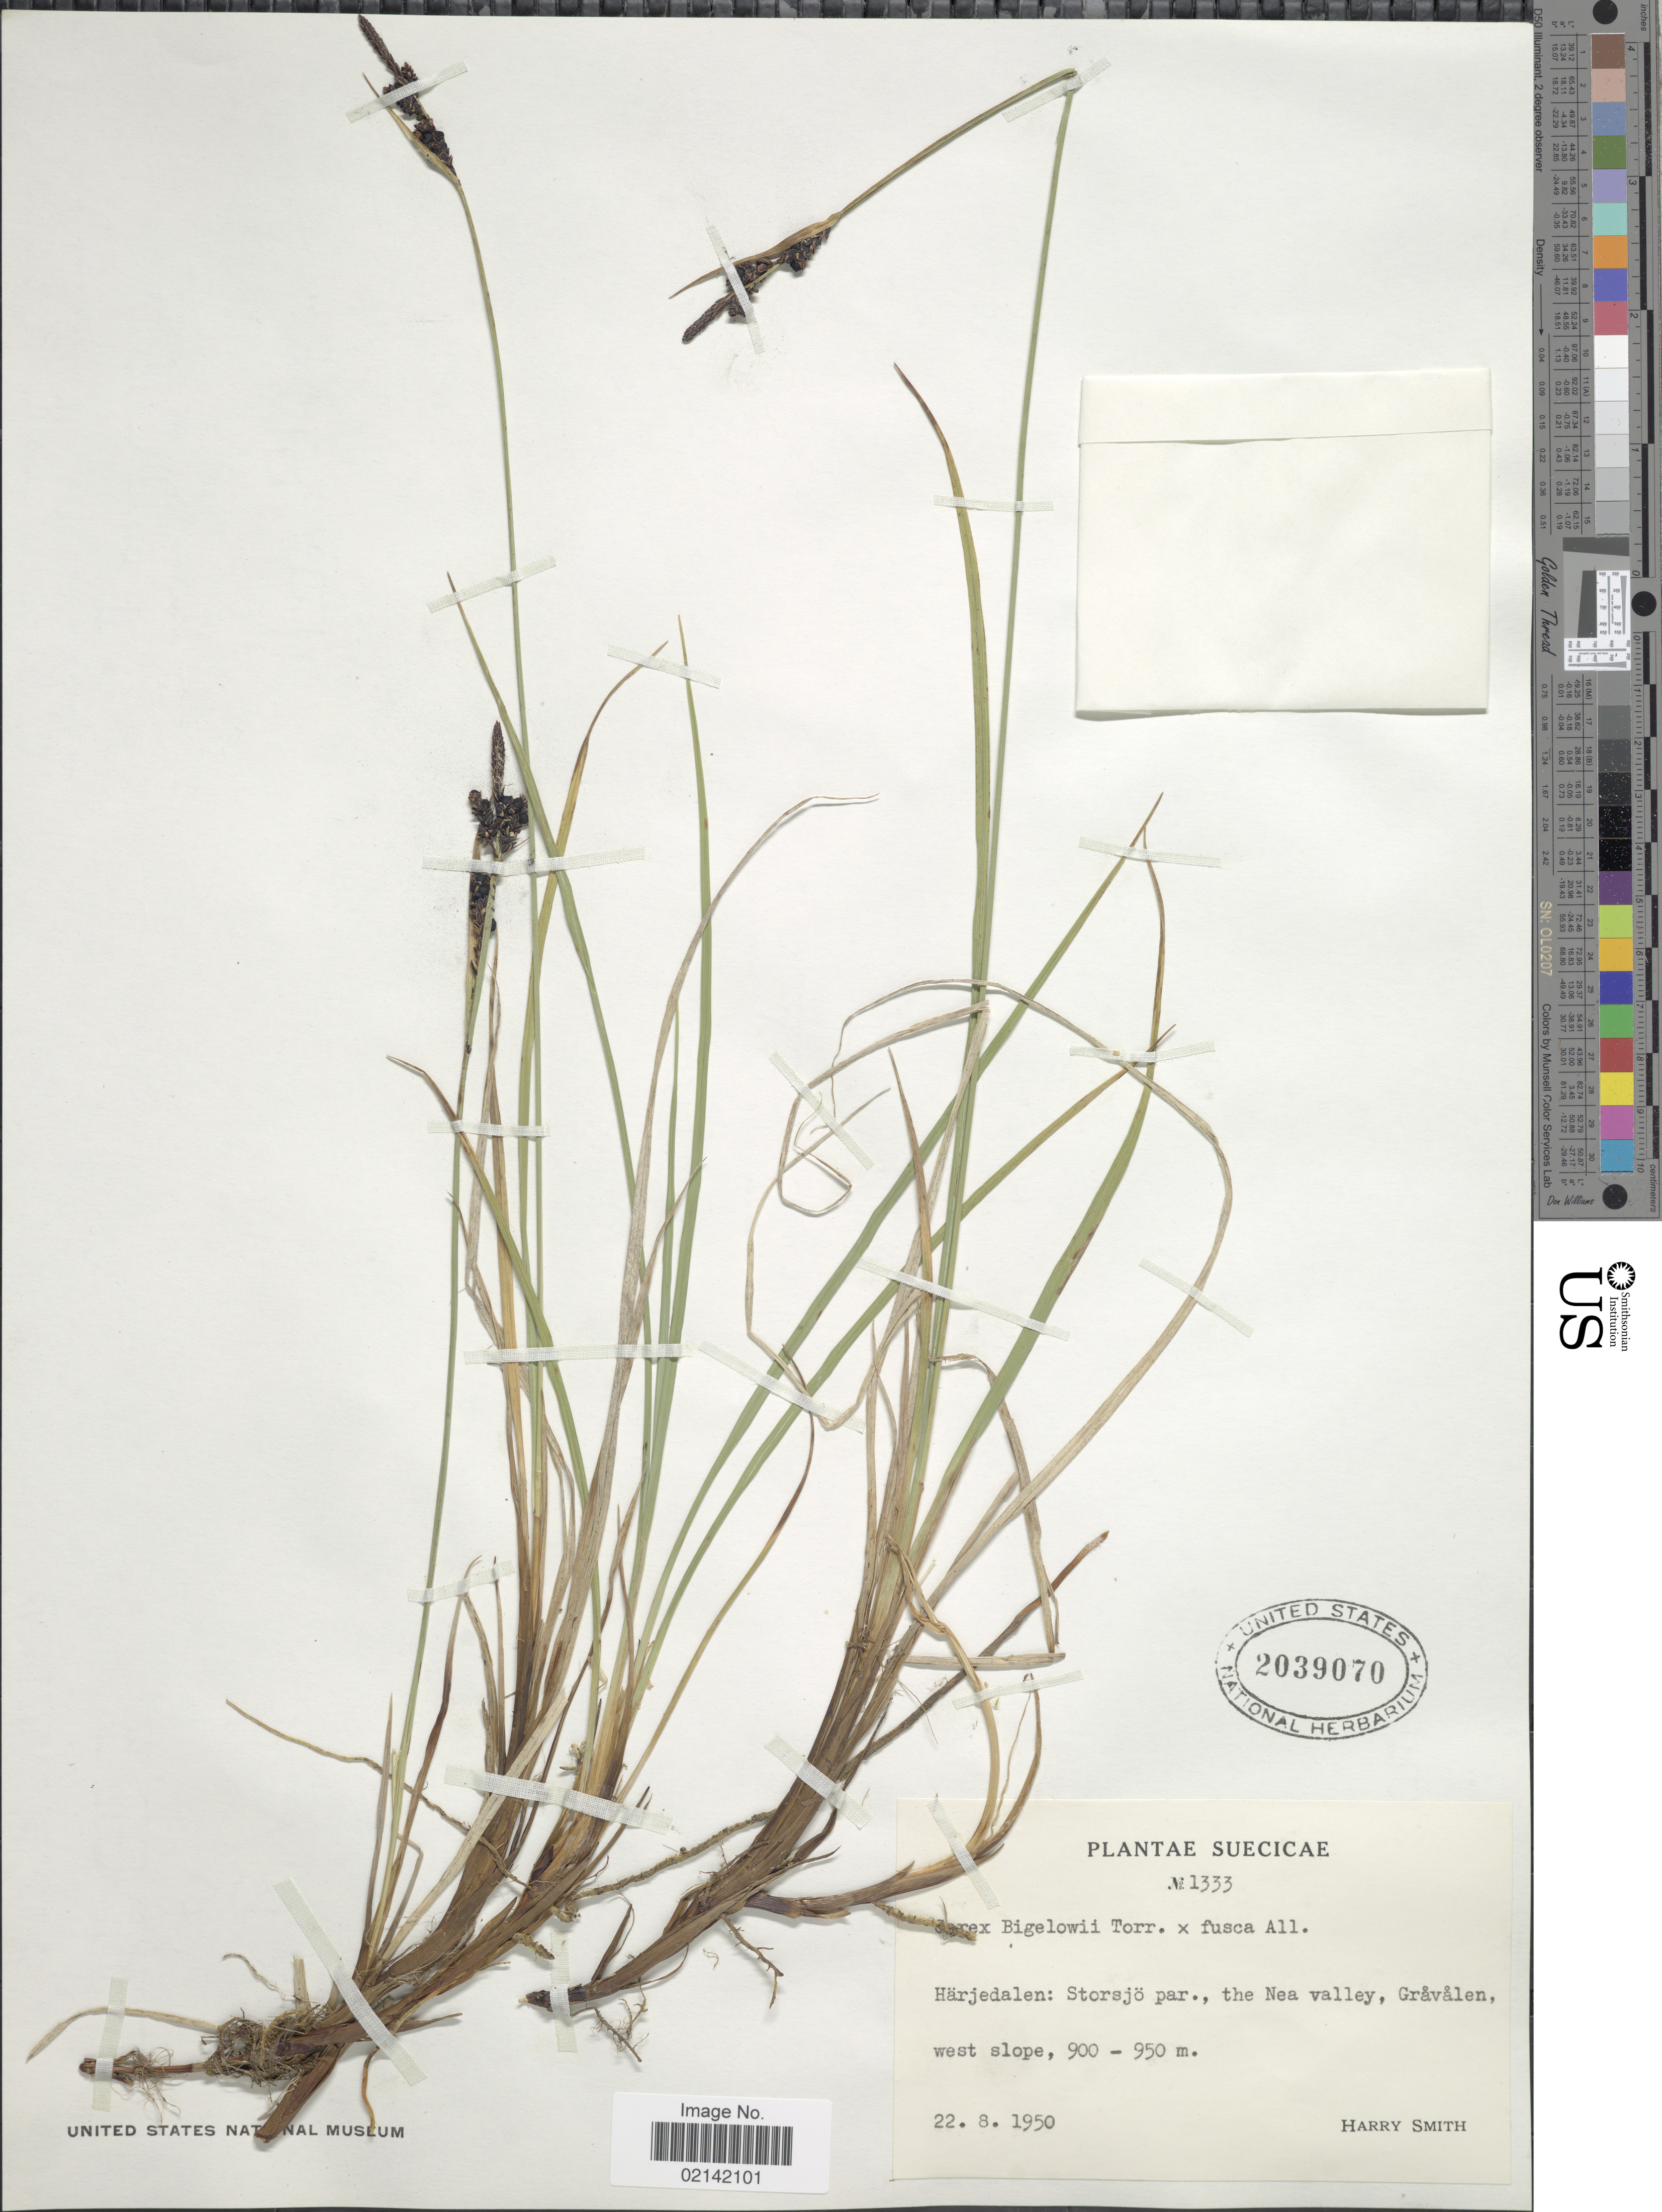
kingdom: Plantae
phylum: Tracheophyta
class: Liliopsida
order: Poales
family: Cyperaceae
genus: Carex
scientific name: Carex bigelowii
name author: Torr. ex Schwein.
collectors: H. Smith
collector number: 1333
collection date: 1950-08-22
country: Sweden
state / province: Jamtland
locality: Suecicae, Harjedalen: Storsjo par., the Nea Valley, Gravalen, west slope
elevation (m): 900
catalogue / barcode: US 2039070